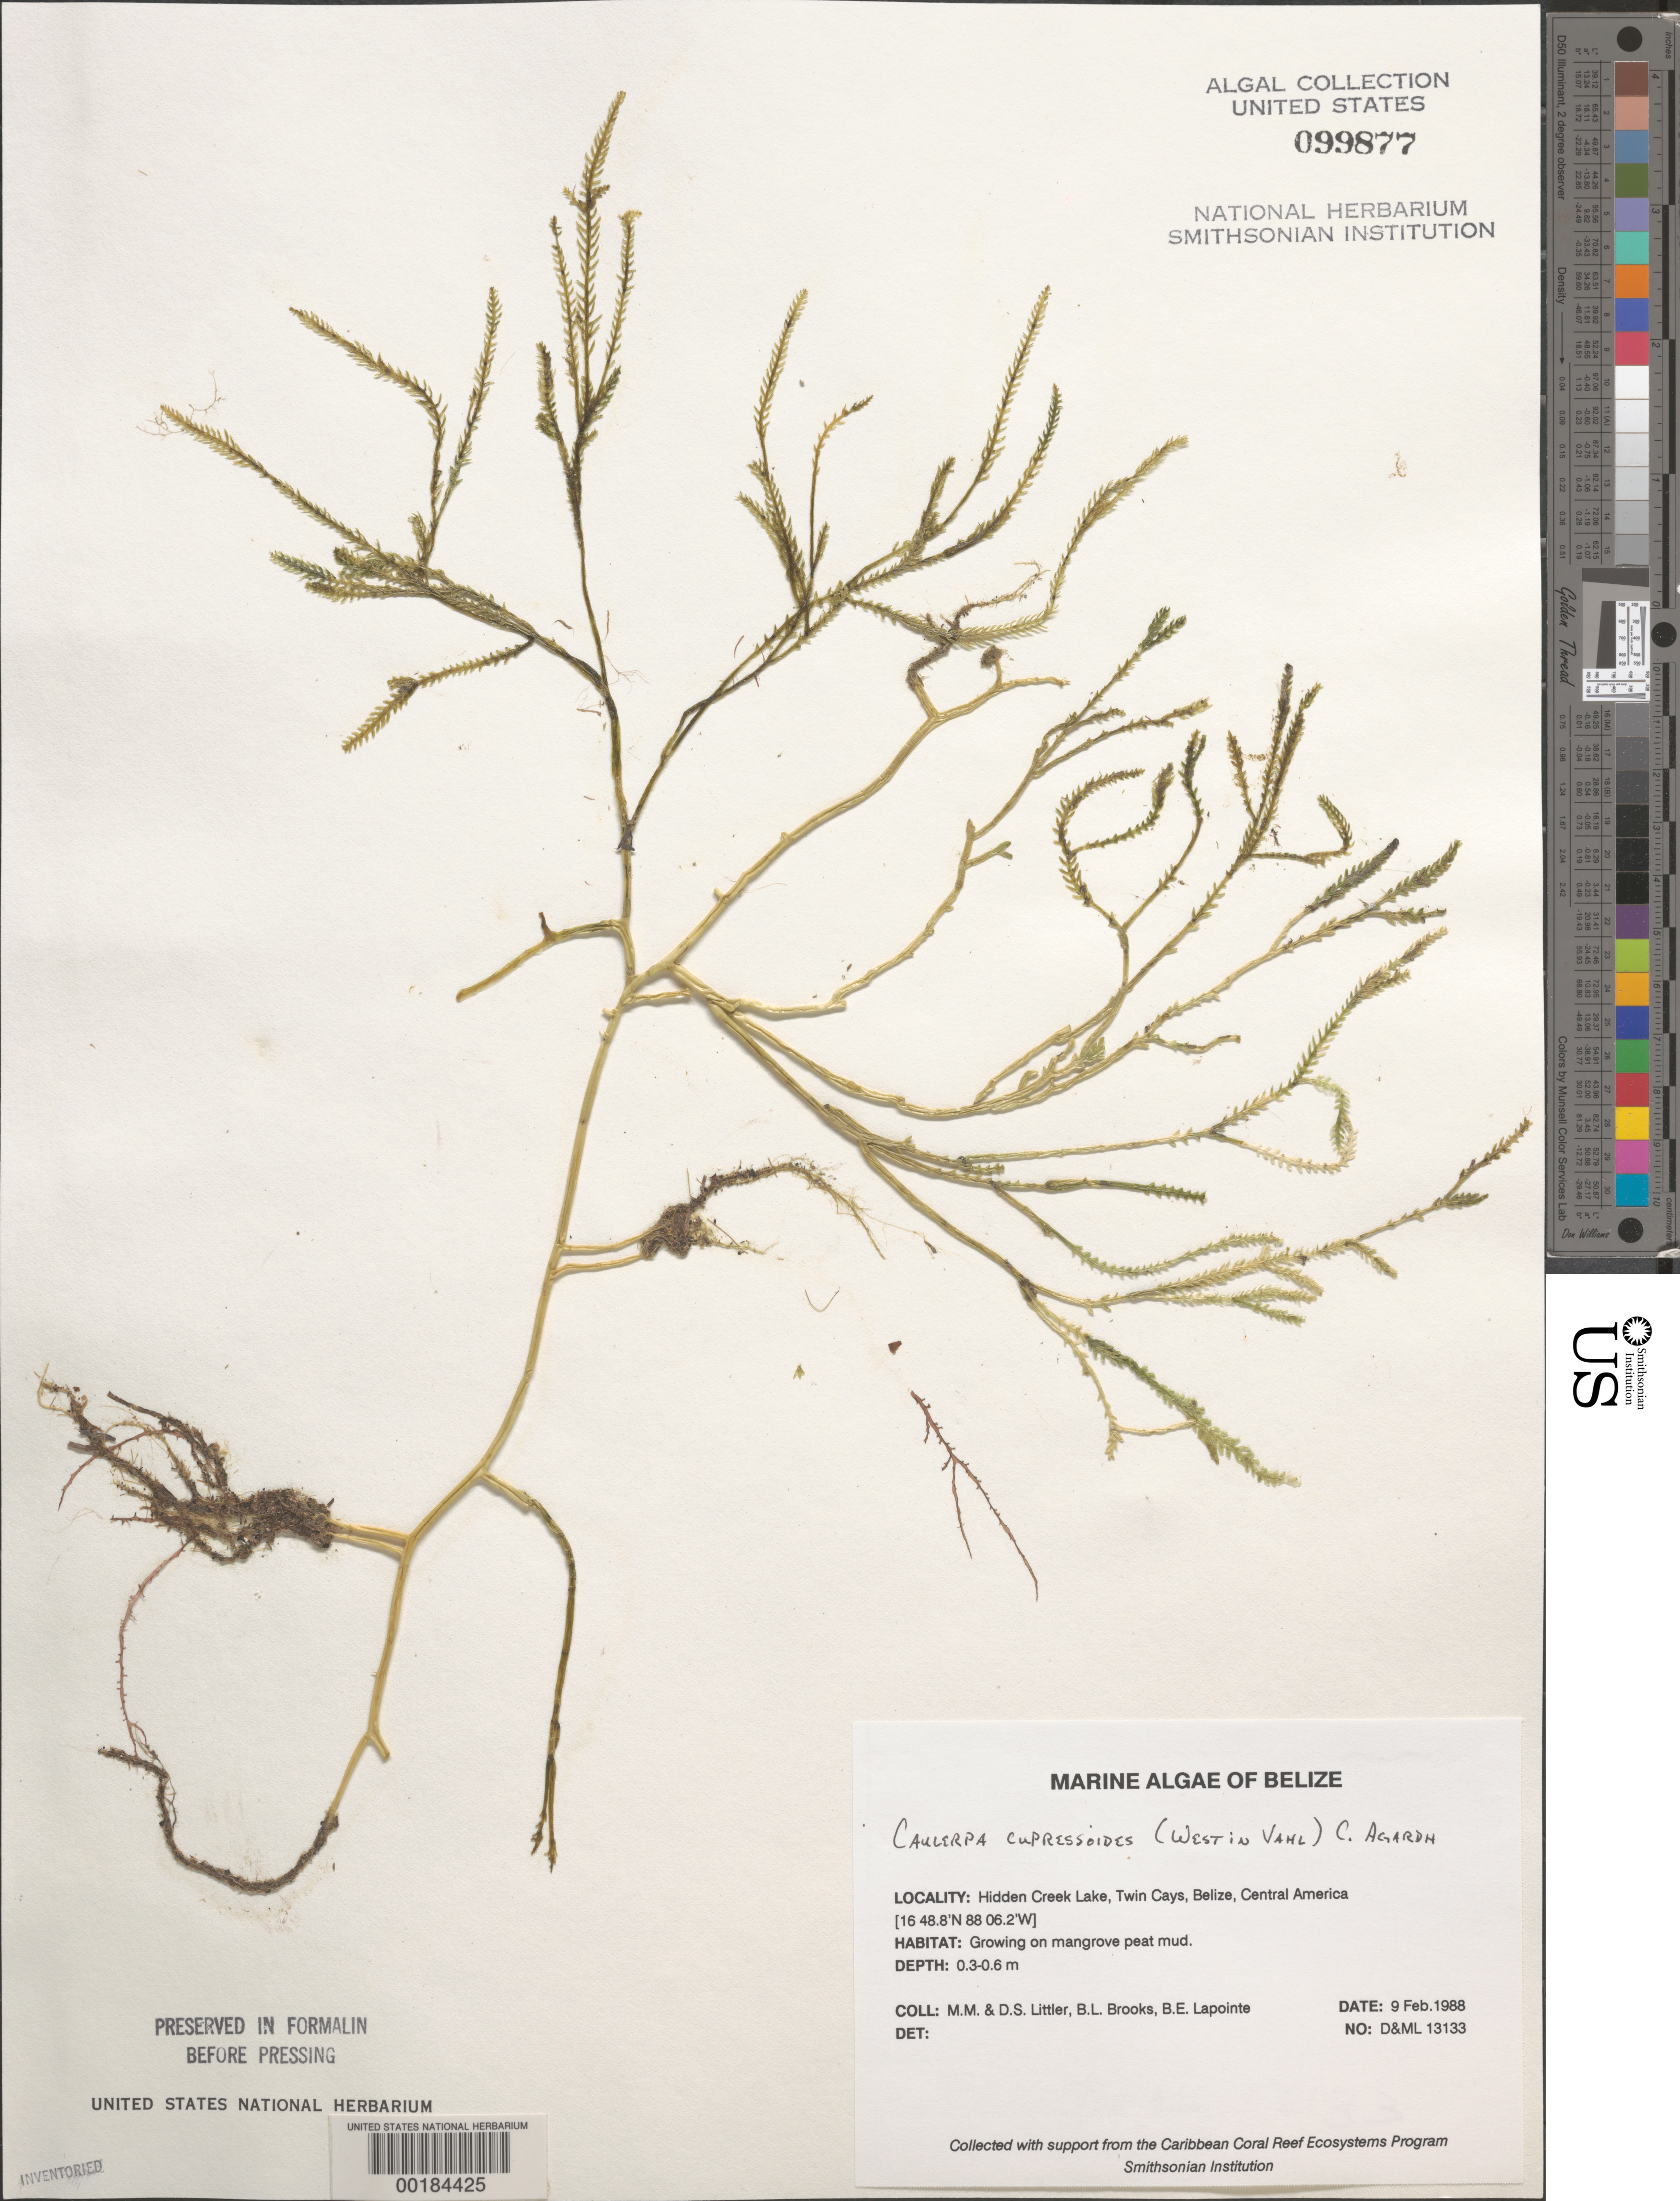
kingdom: Plantae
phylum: Chlorophyta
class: Ulvophyceae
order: Bryopsidales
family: Caulerpaceae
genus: Caulerpa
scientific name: Caulerpa cupressoides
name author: (Vahl) C. Agardh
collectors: M. M. Littler, D. S. Littler, B. Brooks & B. Lapointe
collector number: D&ML 13133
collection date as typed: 09 Feb 1988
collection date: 1988-02-09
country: Belize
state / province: Stann Creek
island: Twin Cays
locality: Hidden Creek Lake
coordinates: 16 48.8'N, 88 06.2'W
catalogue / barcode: US 99877